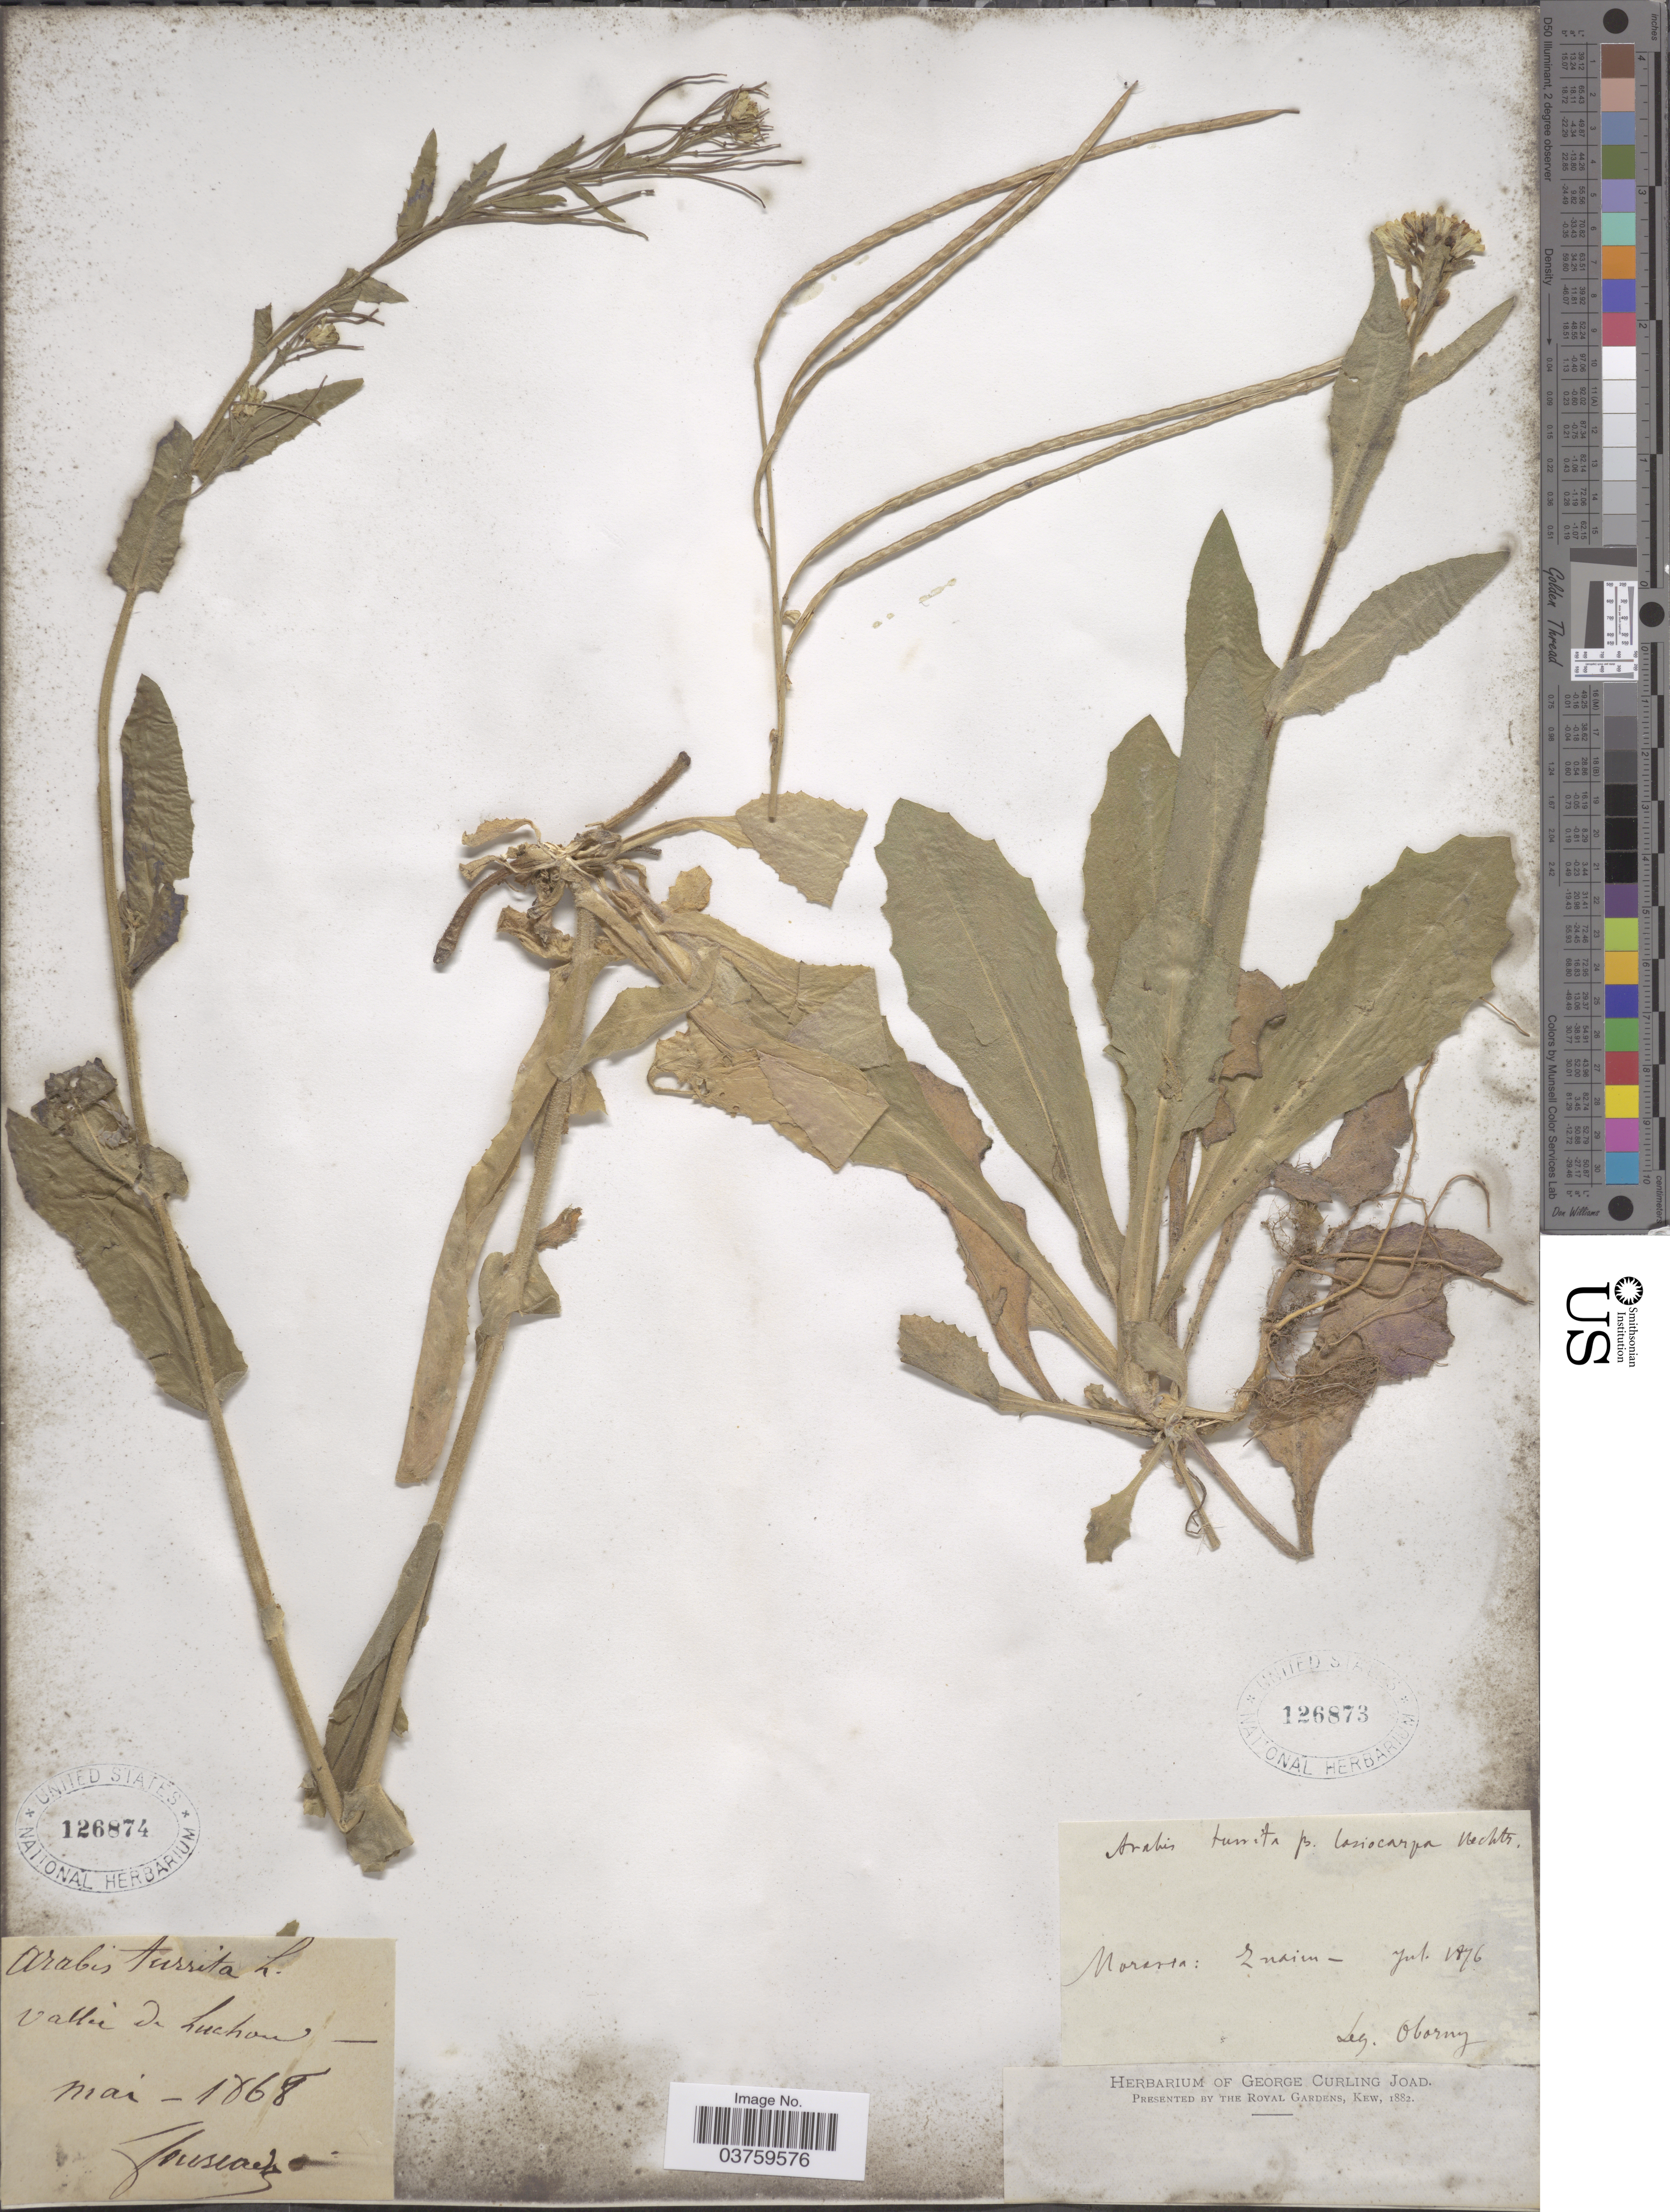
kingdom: Plantae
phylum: Tracheophyta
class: Magnoliopsida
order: Brassicales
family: Brassicaceae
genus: Arabis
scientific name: Arabis turrita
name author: L.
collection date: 1868-05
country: France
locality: Vallée de Luchon.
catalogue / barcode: US 126874-2